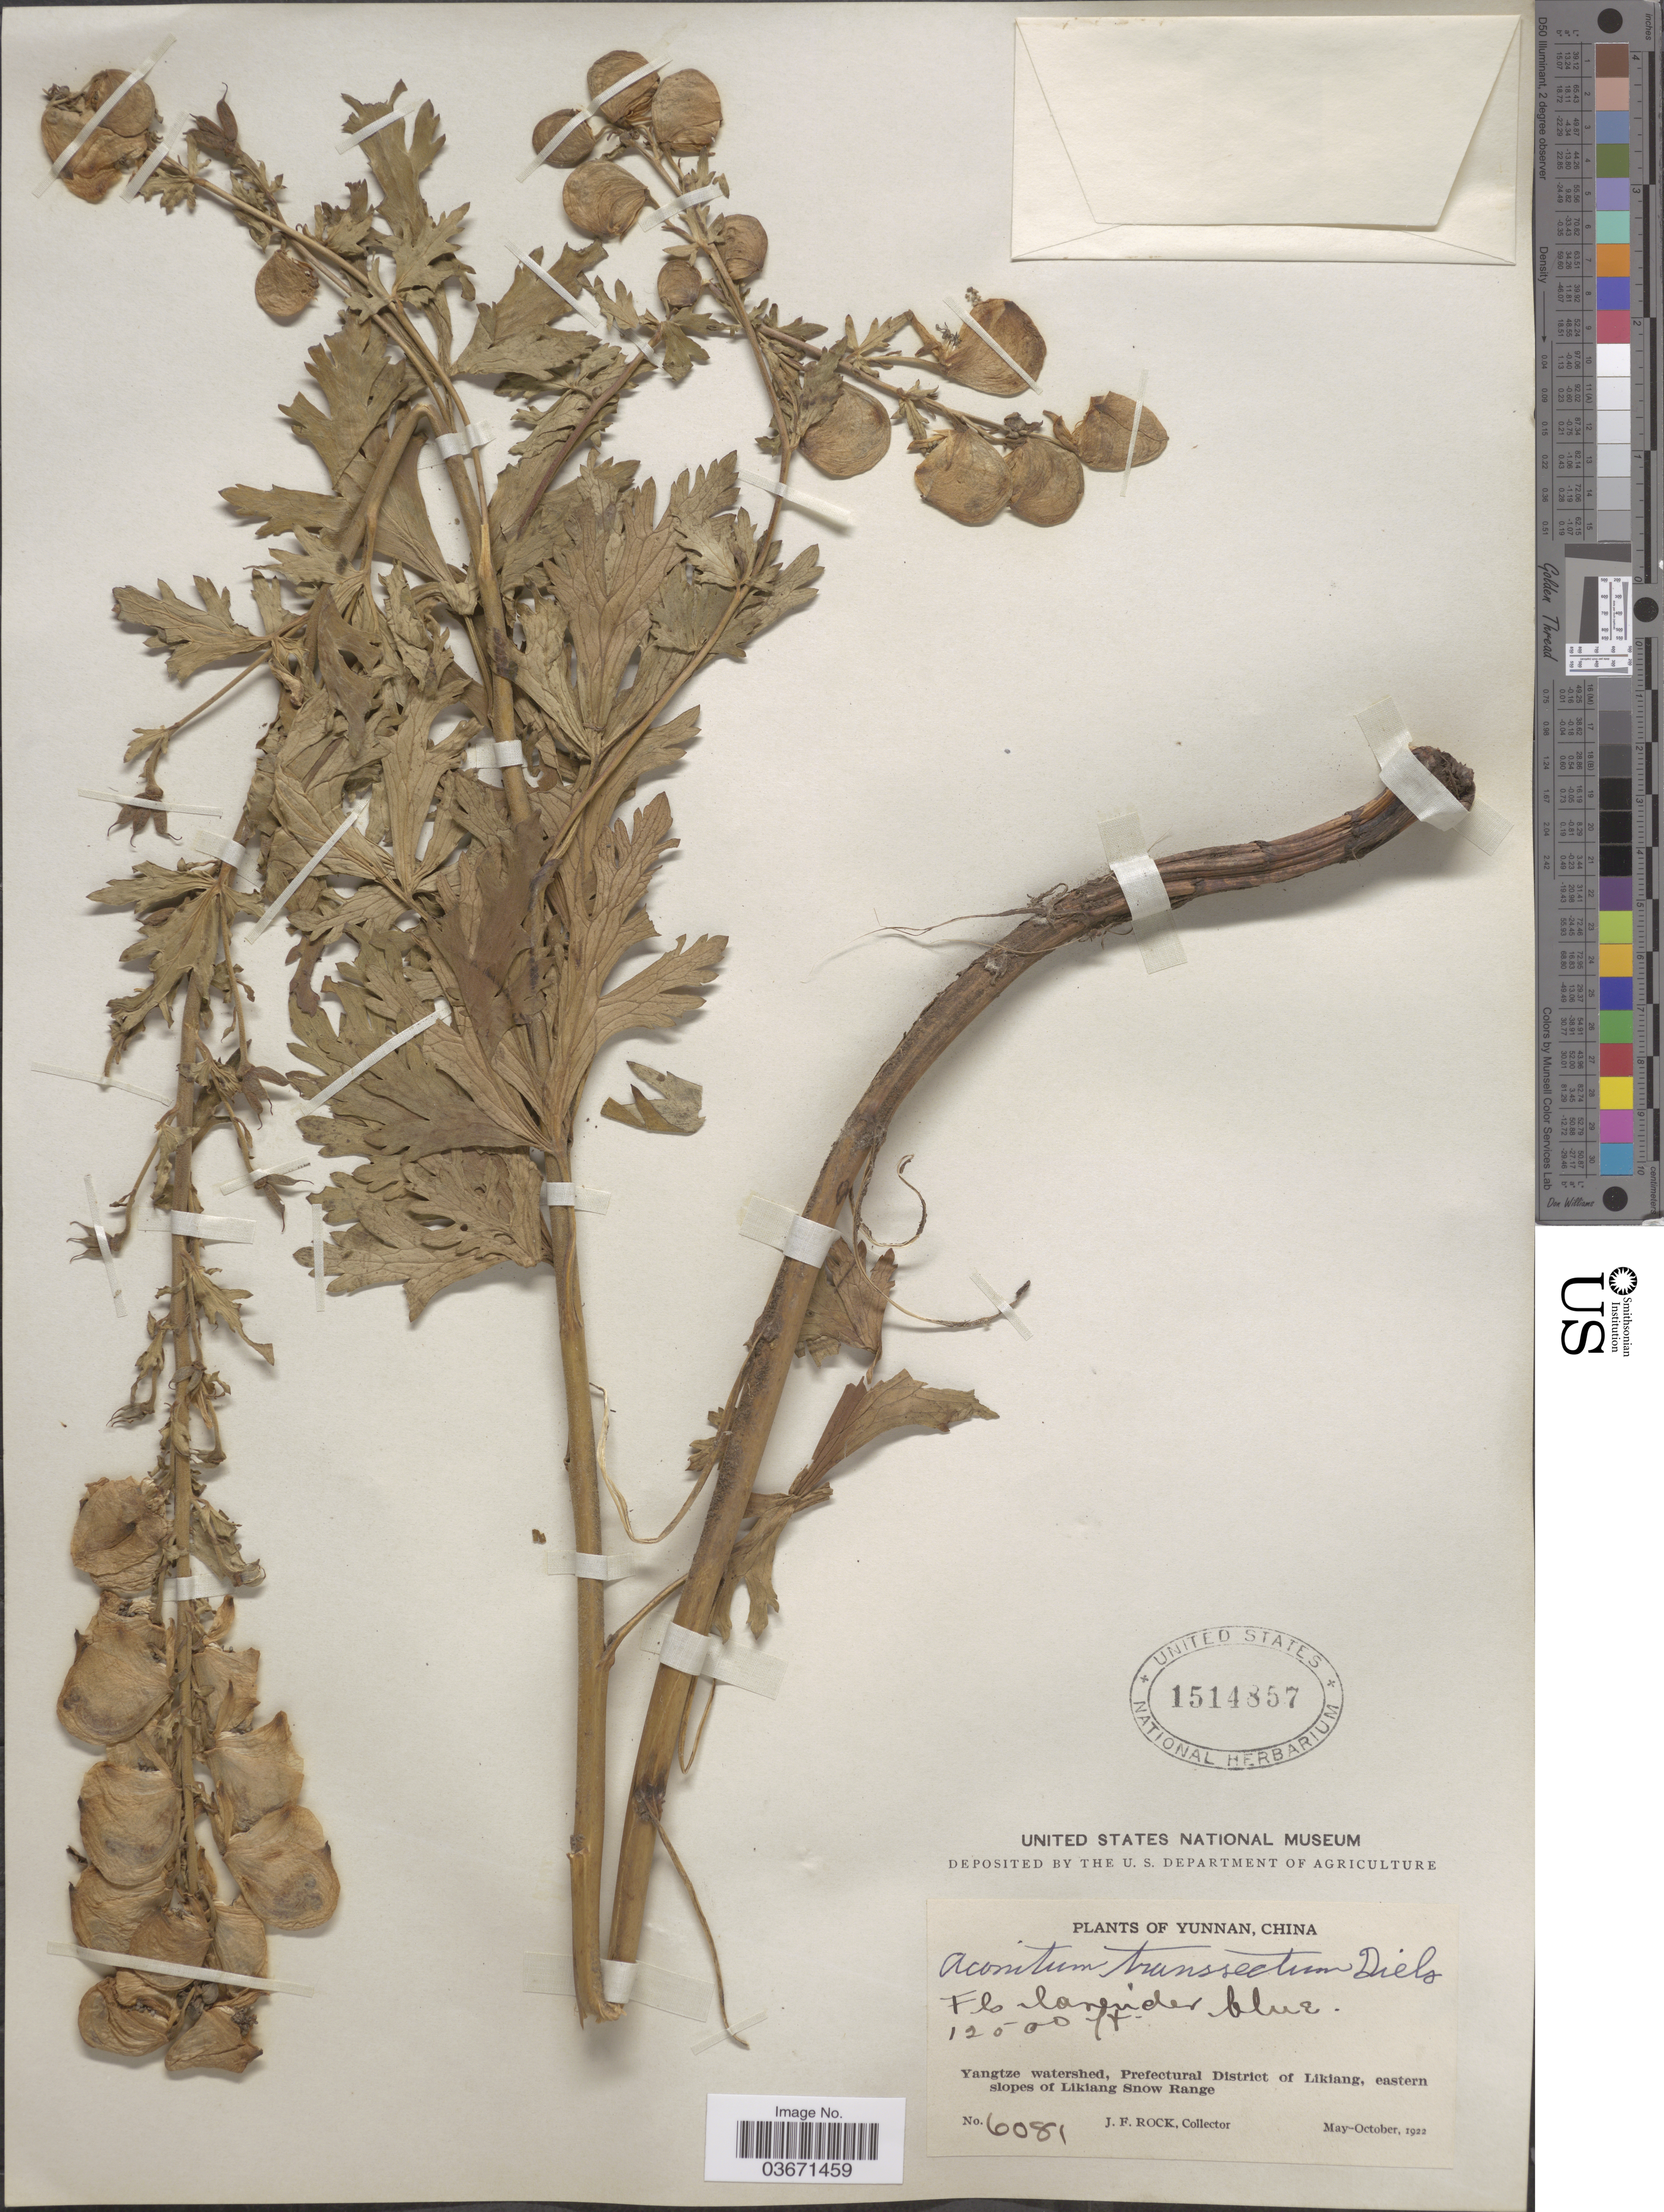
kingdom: Plantae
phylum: Tracheophyta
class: Magnoliopsida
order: Ranunculales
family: Ranunculaceae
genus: Aconitum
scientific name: Aconitum transsectum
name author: Diels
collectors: J. Rock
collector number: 6081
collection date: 1922-05/1922-10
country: China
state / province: Yunnan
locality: Yangtze watershed, Prefectural District of Likiang, eastern slopes of Likiang Snow Range.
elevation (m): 3810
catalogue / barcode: US 1514857